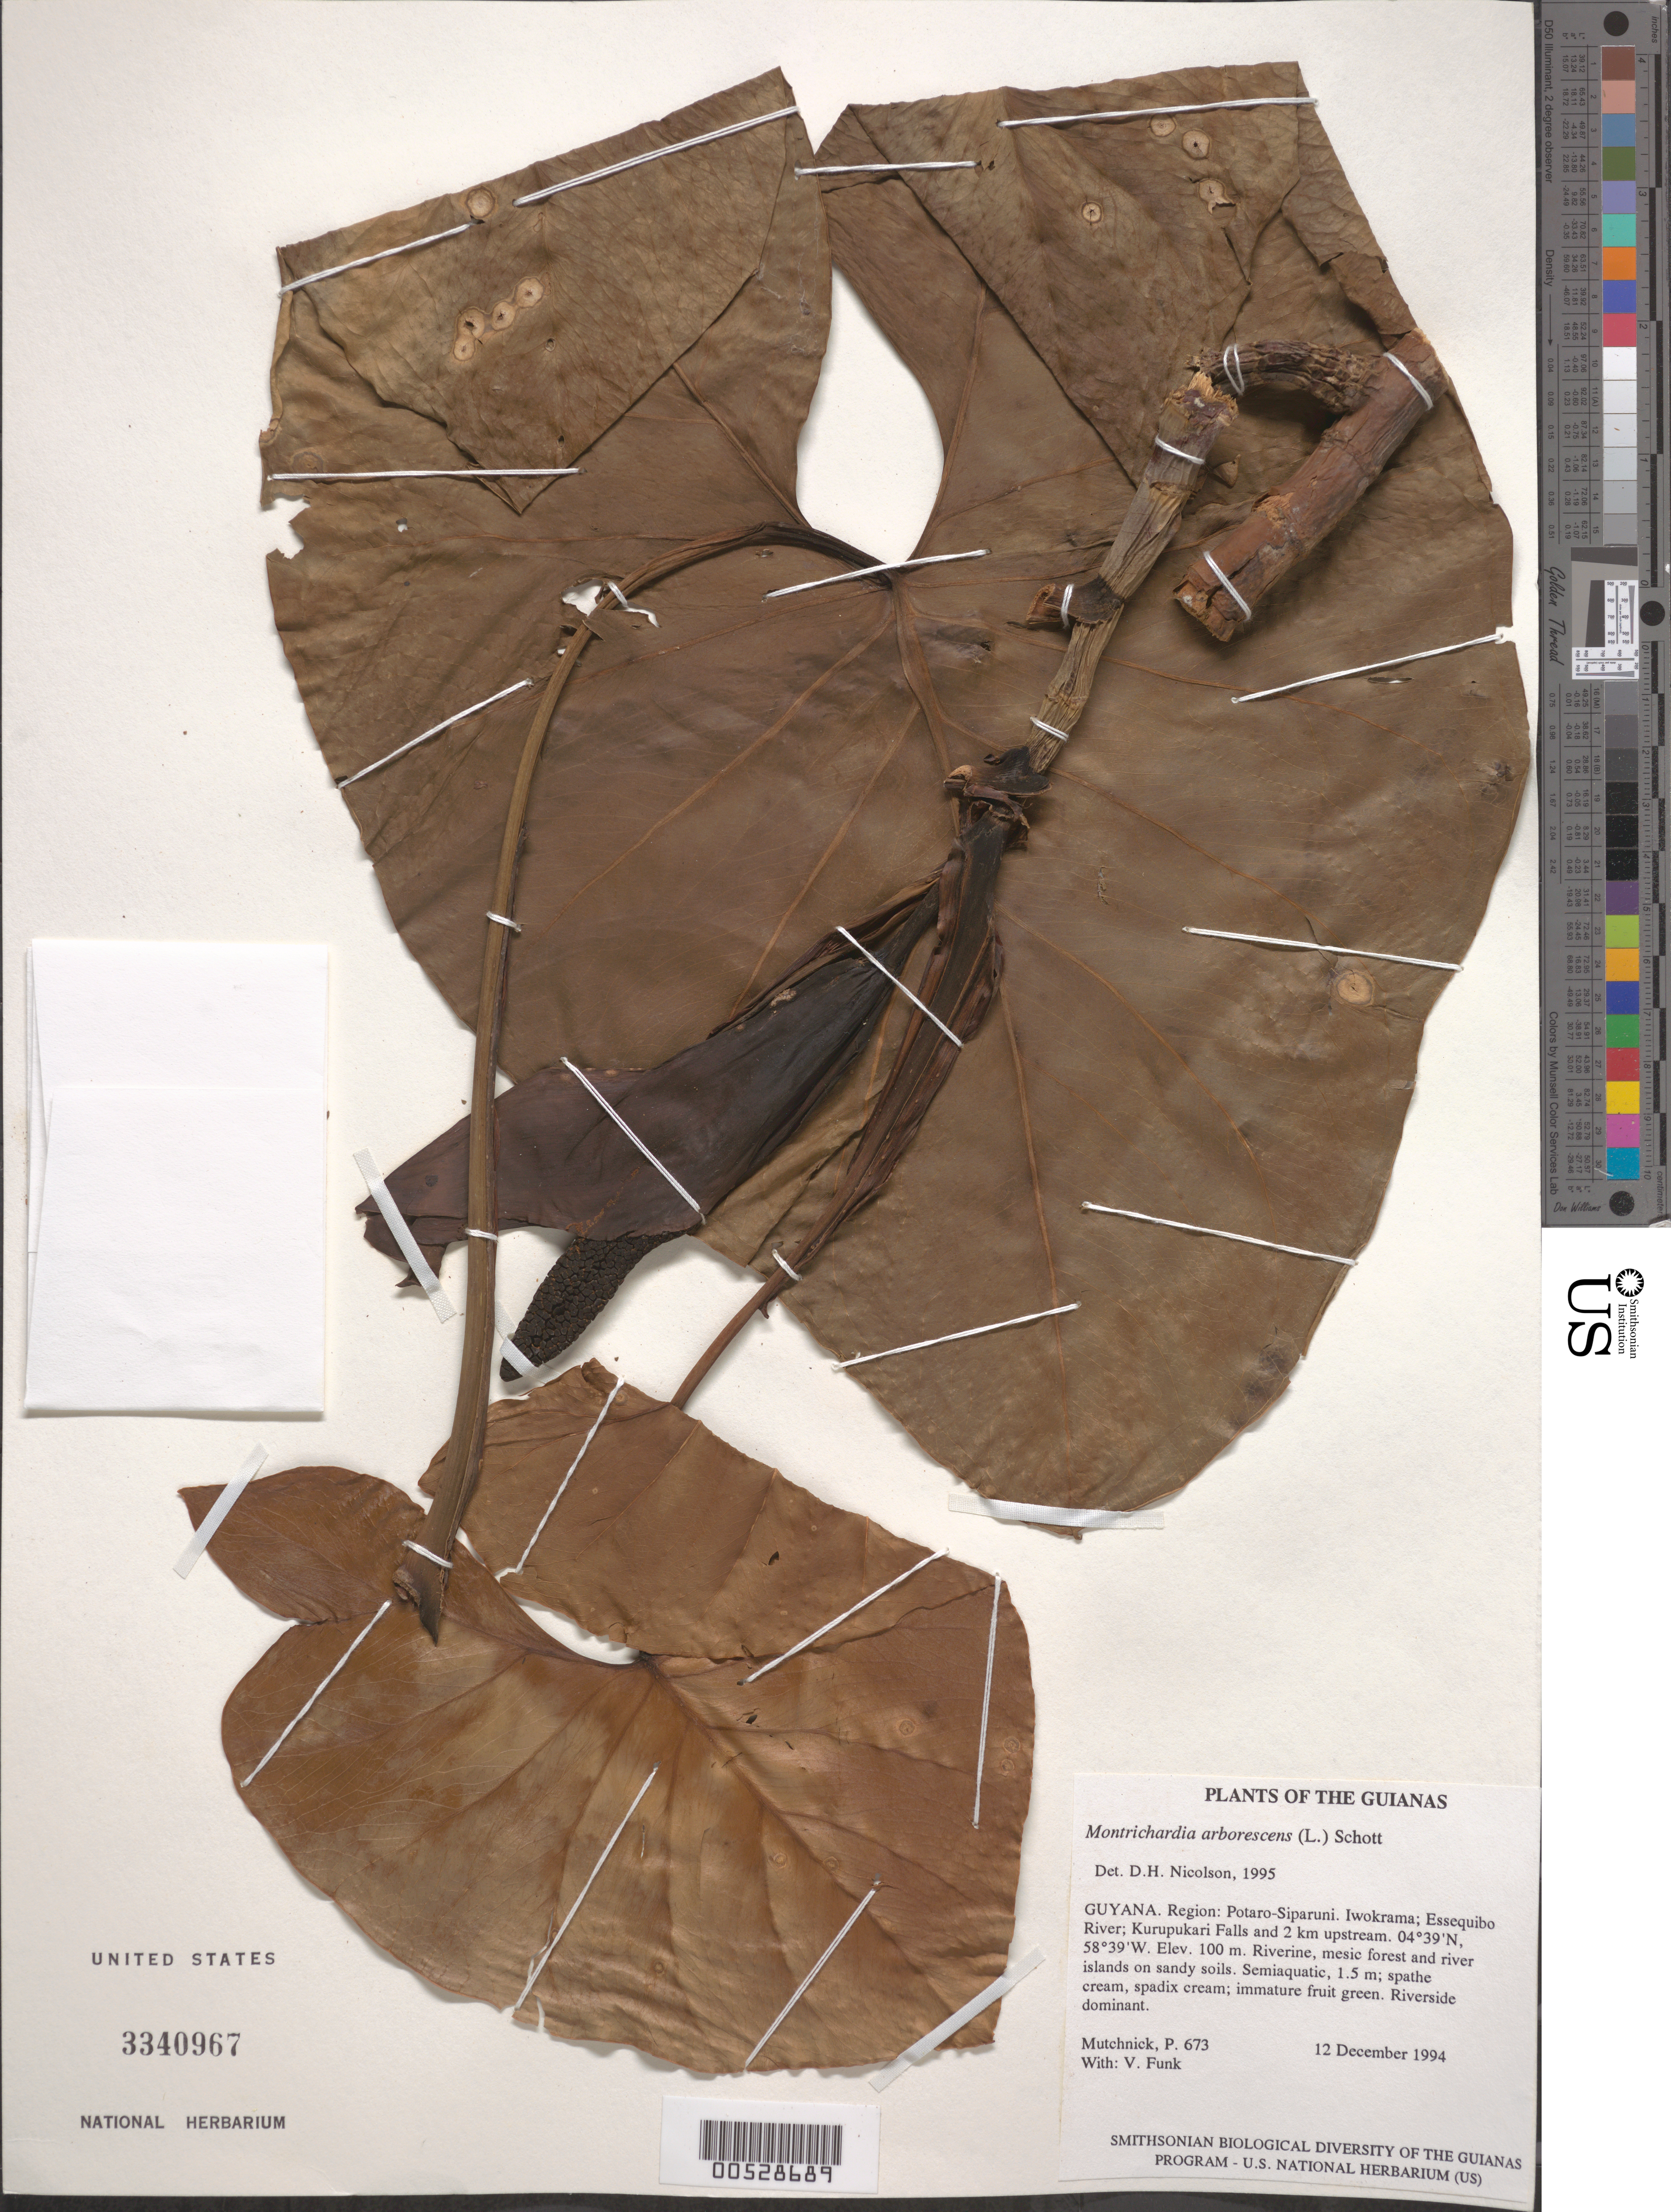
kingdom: Plantae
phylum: Tracheophyta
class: Liliopsida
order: Alismatales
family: Araceae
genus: Montrichardia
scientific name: Montrichardia arborescens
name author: (L.) Schott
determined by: Nicolson, Dan H.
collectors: P. Mutchnick & V. Funk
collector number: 673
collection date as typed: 12 December 1994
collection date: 1994-12-12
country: Guyana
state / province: Potaro-Siparuni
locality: Iwokrama; Essequibo River; Kurupukari Falls and 2 km upstream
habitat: Riverine, mesic forest and river islands on sandy soils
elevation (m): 100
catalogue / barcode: US 3340967